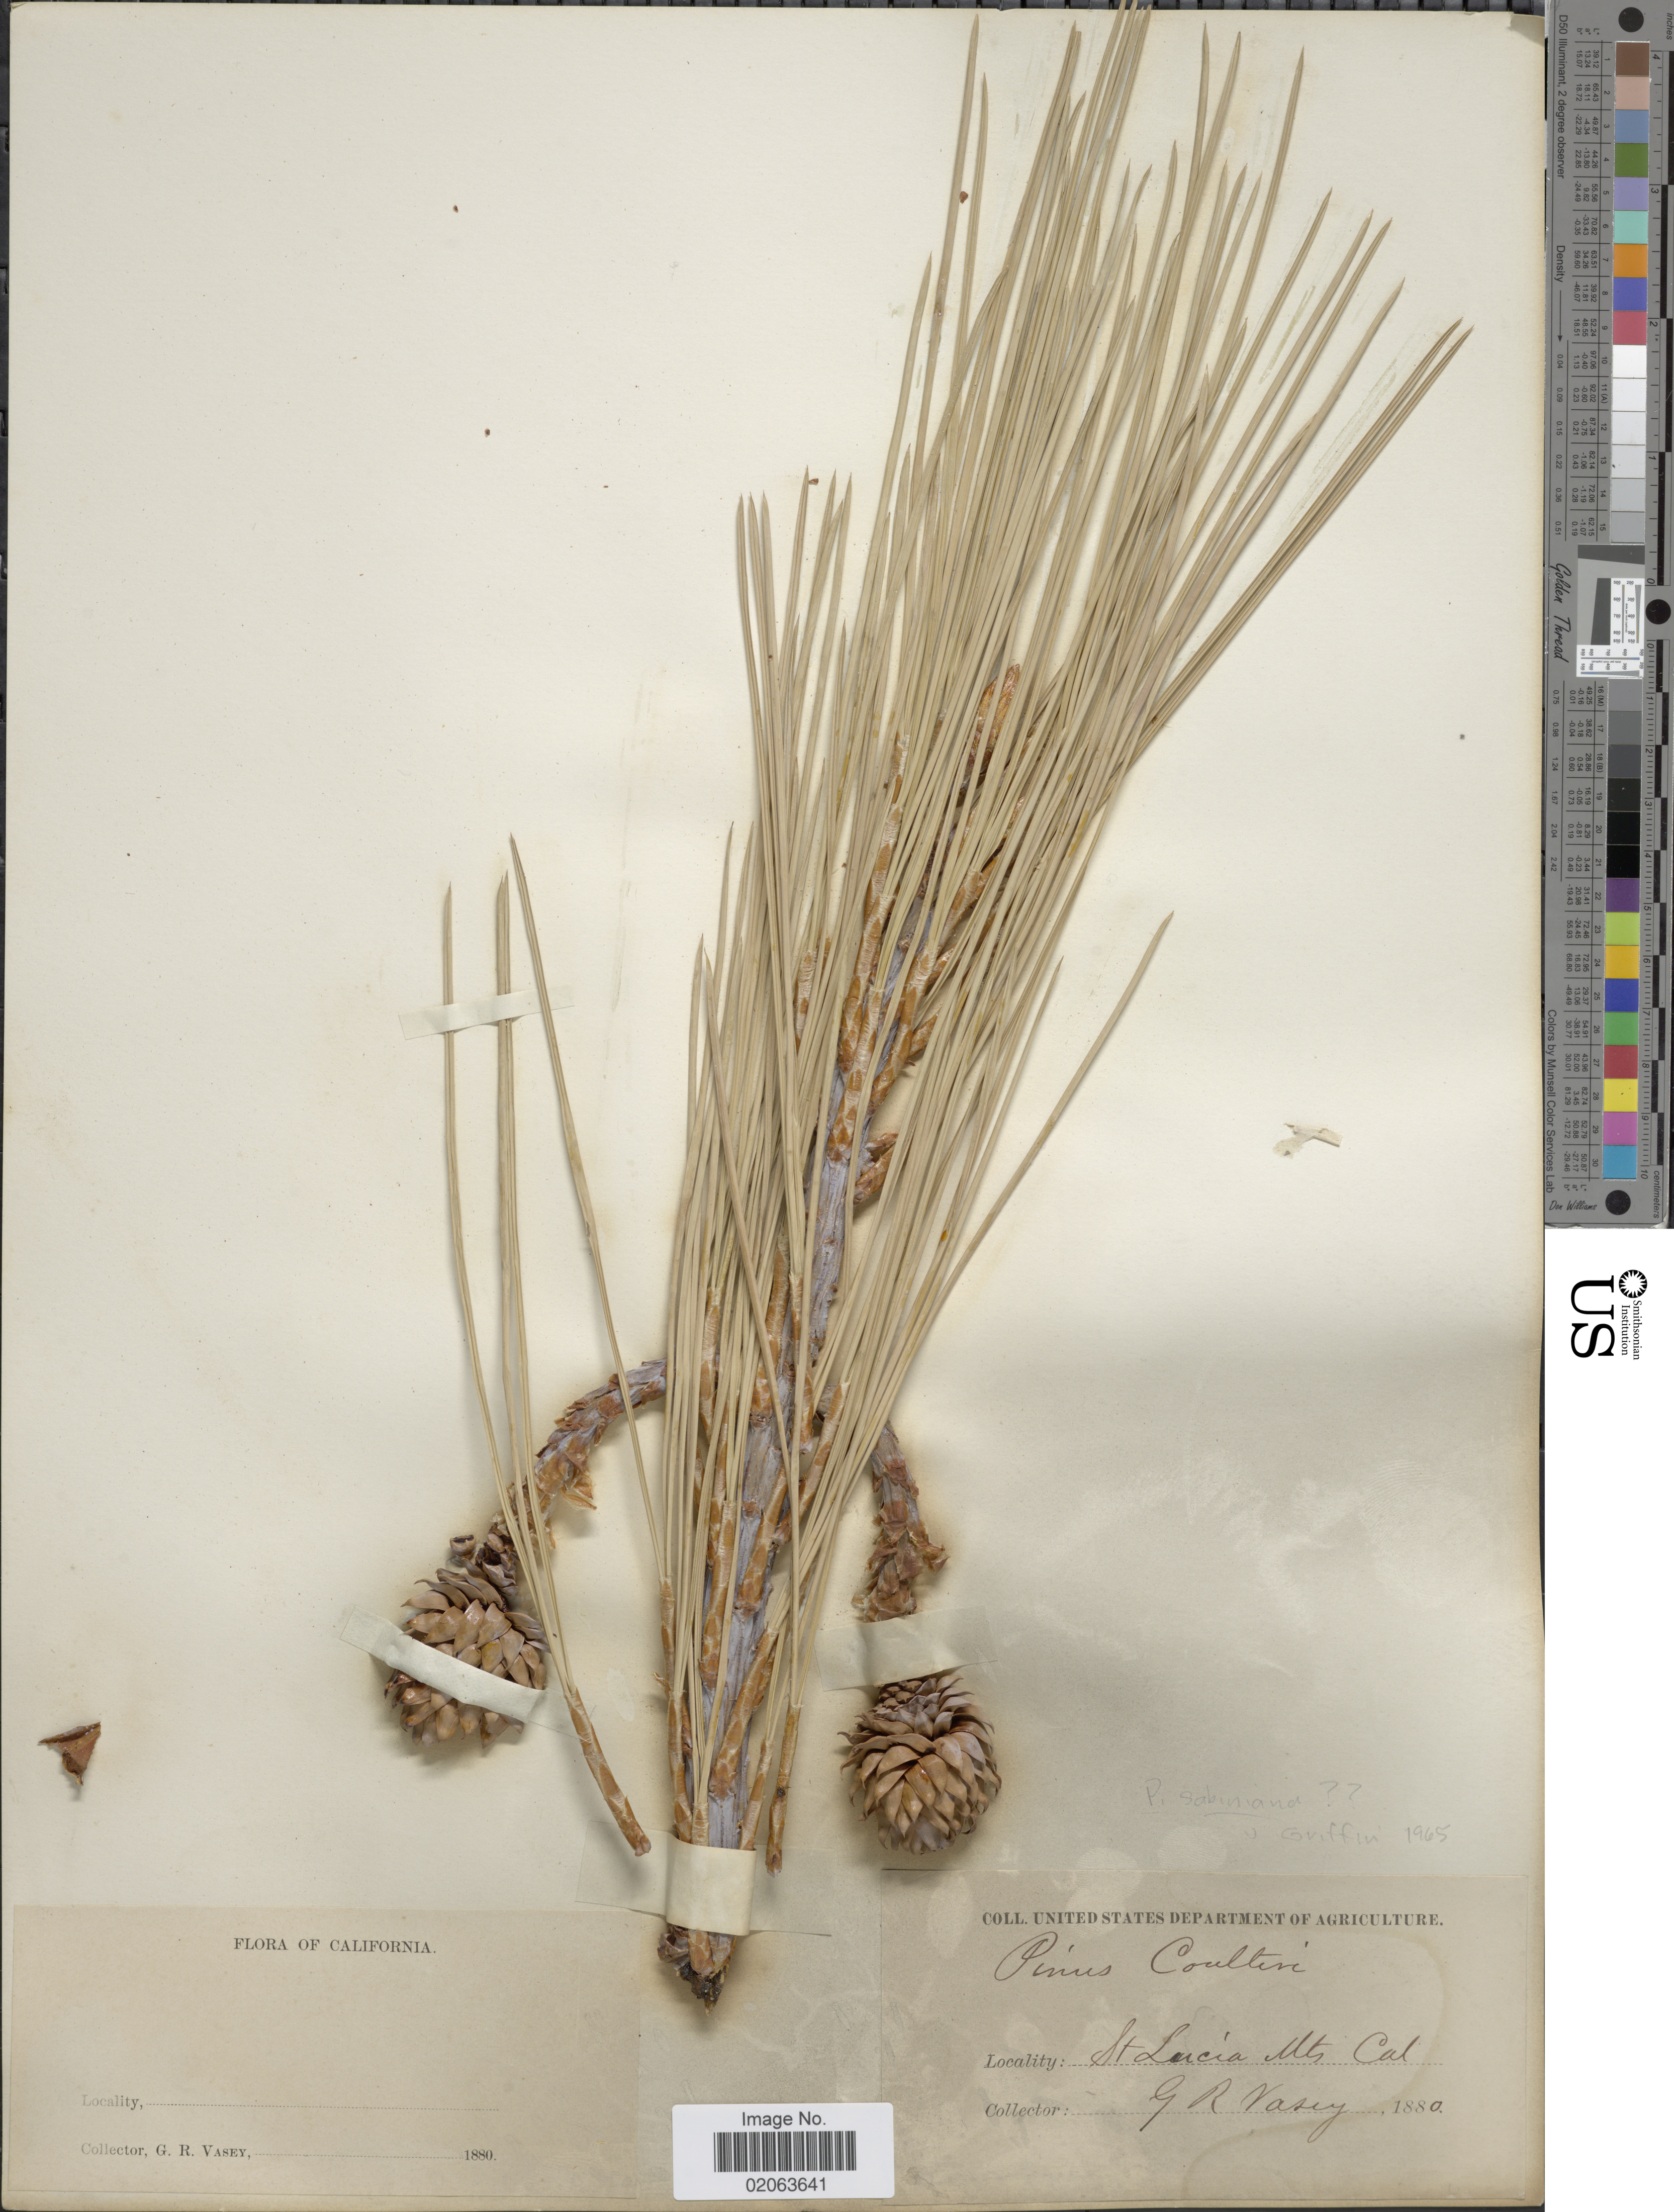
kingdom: Plantae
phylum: Tracheophyta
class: Pinopsida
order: Pinales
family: Pinaceae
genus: Pinus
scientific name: Pinus coulteri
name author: Lamb. ex D. Don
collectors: G. R. Vasey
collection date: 1880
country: United States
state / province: California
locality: St. Lucia Mts Cal